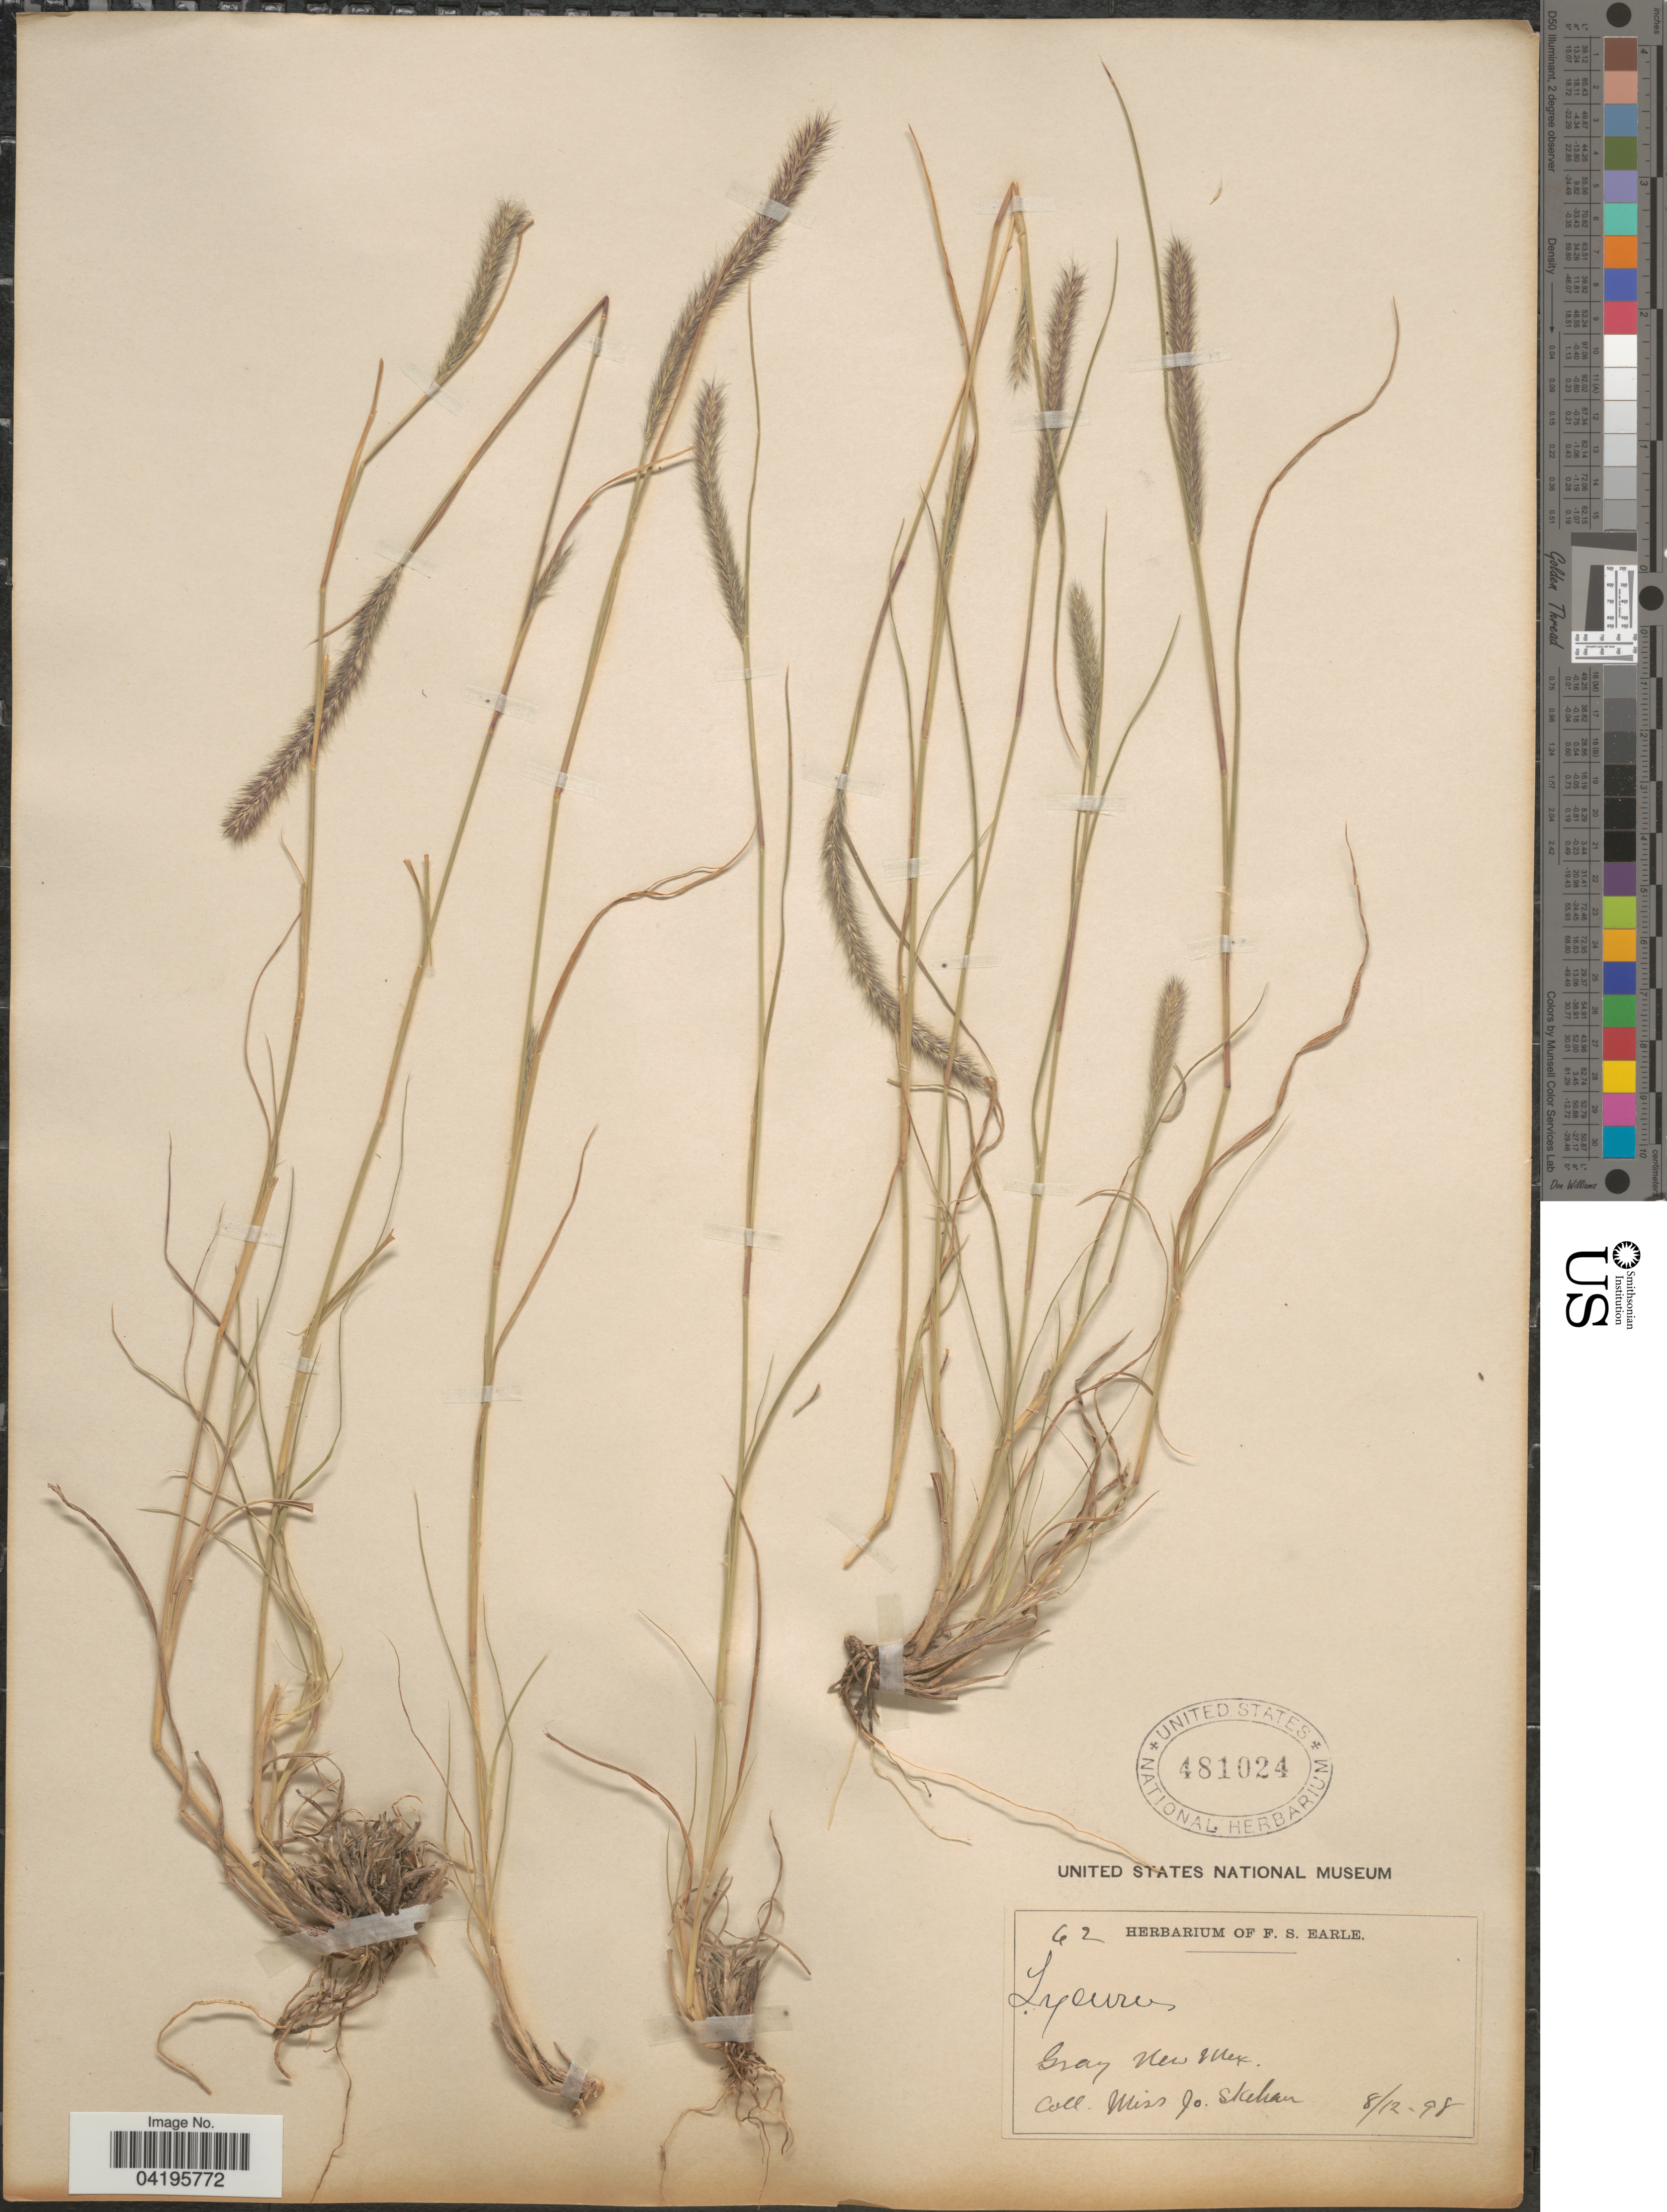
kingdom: Plantae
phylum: Tracheophyta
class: Liliopsida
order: Poales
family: Poaceae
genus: Muhlenbergia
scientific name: Muhlenbergia phleoides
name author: (Kunth) Columbus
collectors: J. Skehan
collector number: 62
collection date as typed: Transcribed d/m/y: 12/8/98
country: United States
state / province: New Mexico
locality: Gray.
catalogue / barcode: US 481024